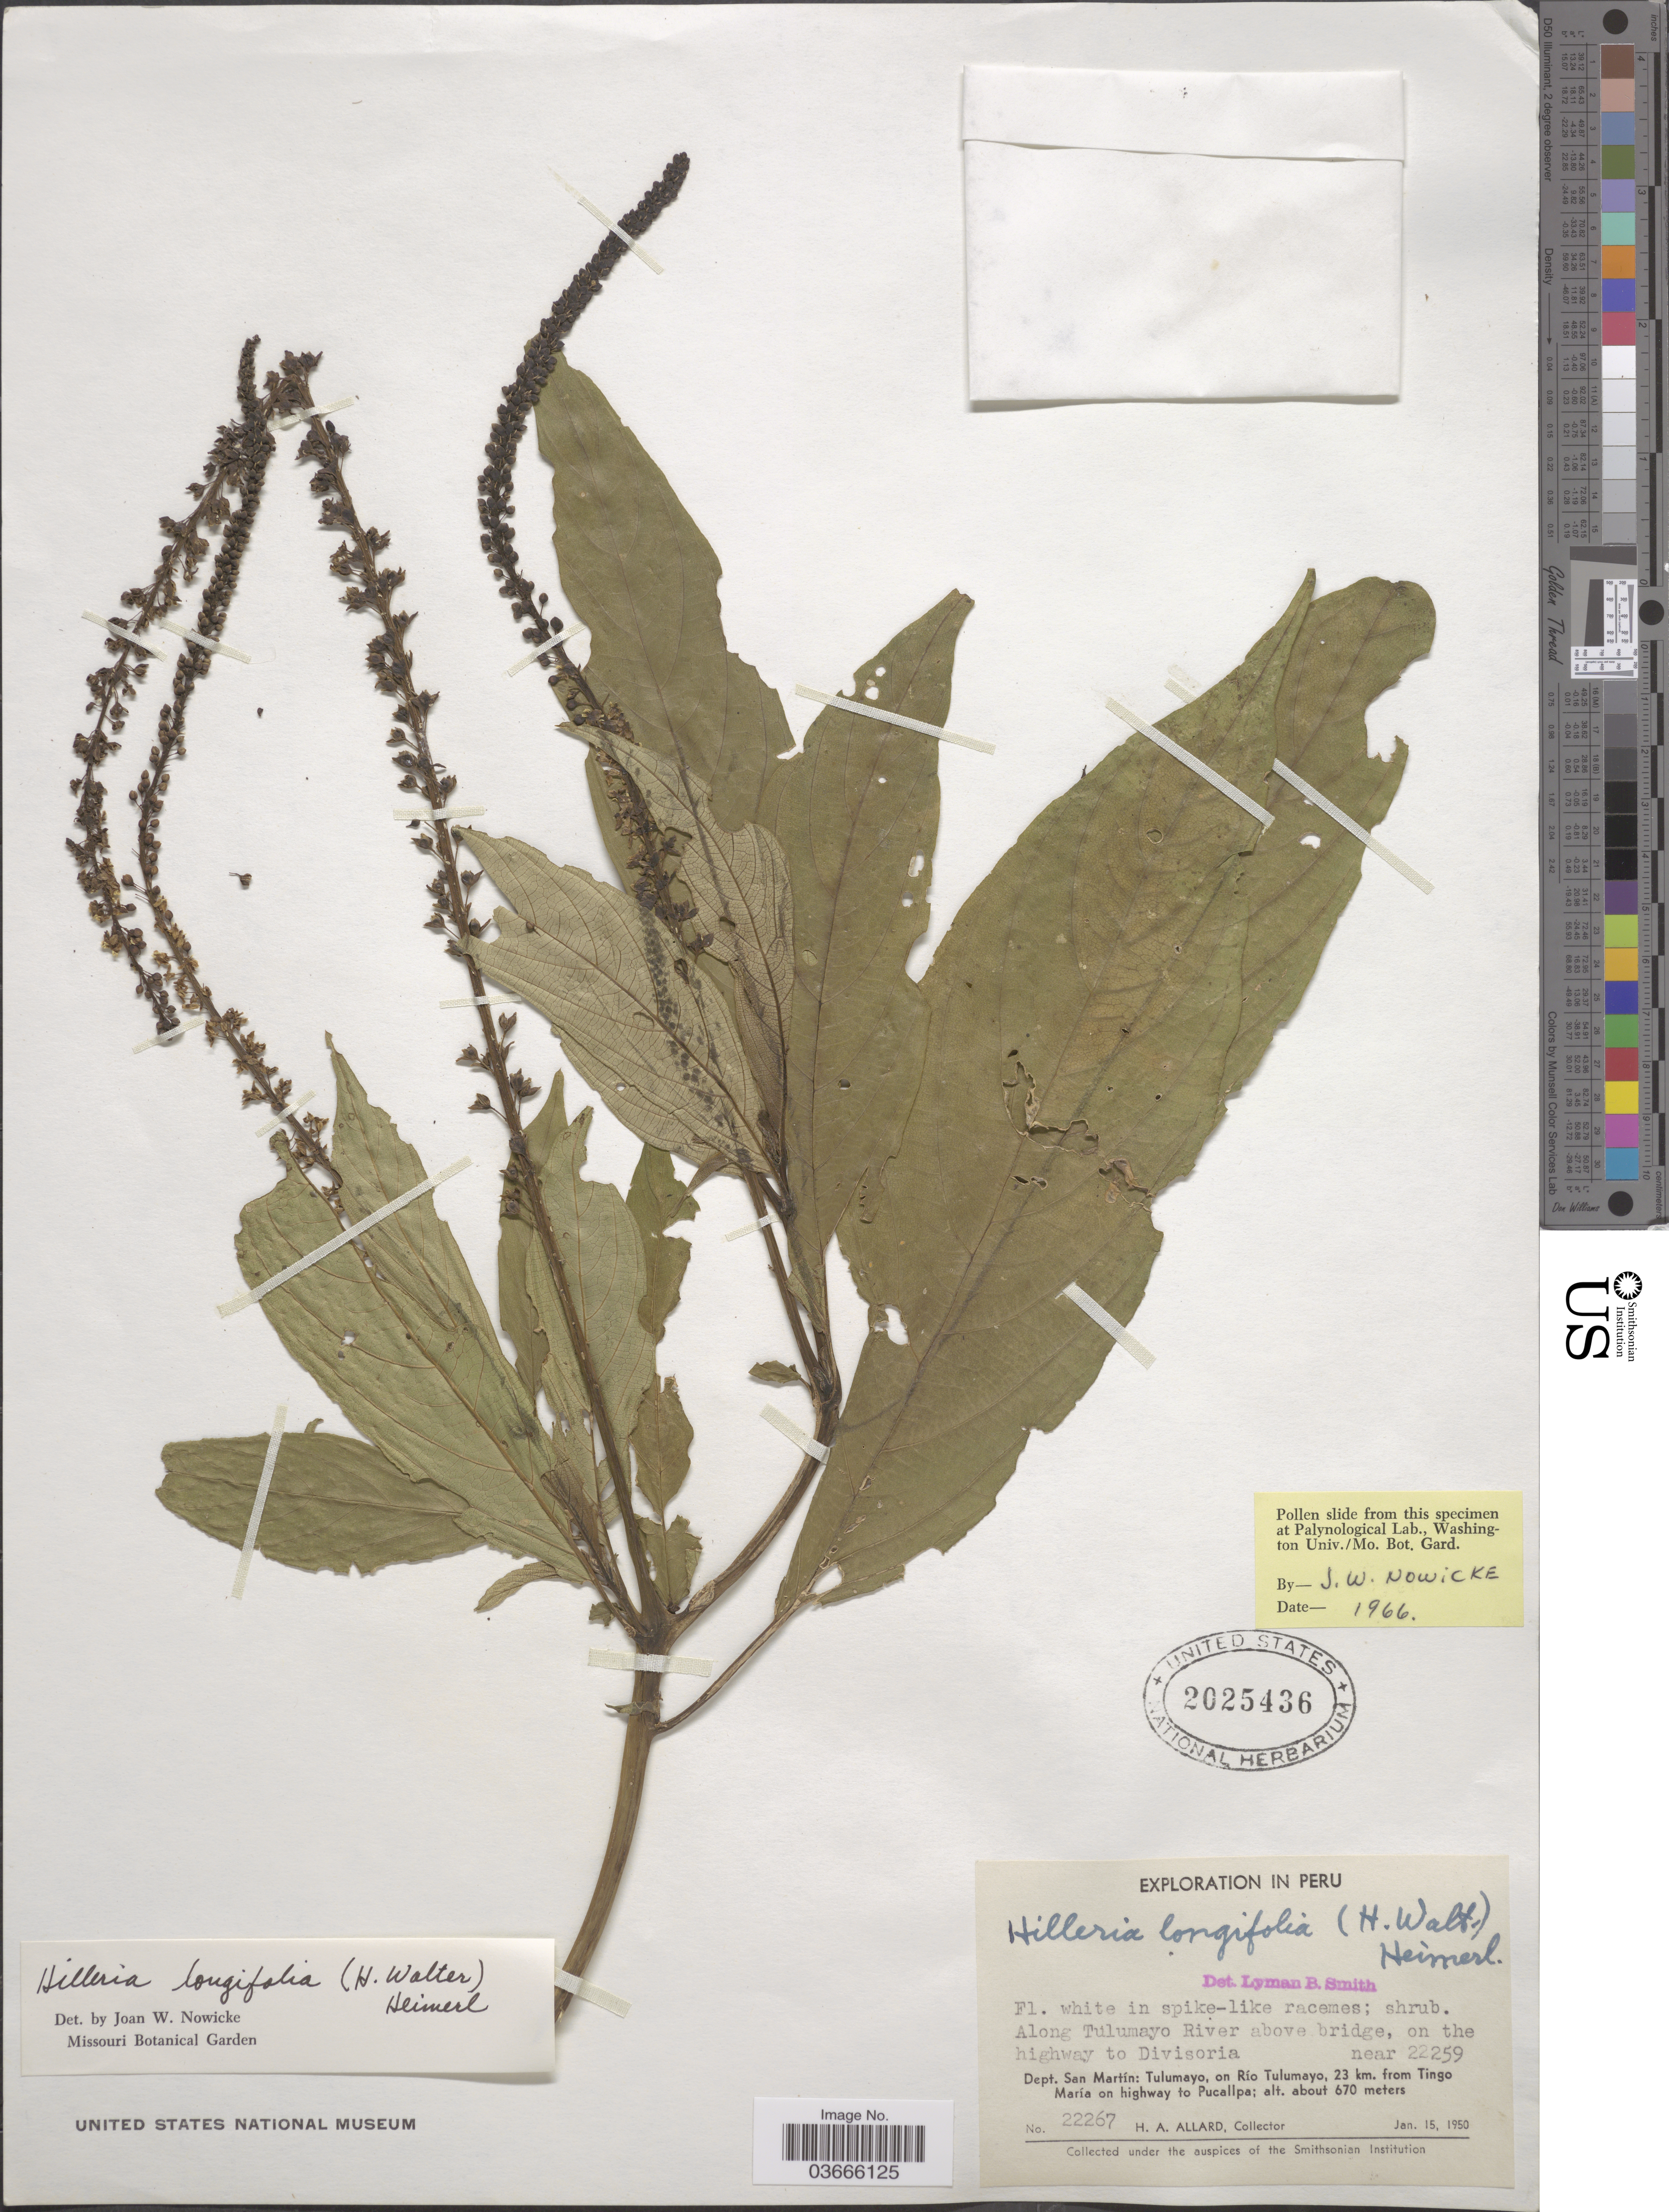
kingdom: Plantae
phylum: Tracheophyta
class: Magnoliopsida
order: Caryophyllales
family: Phytolaccaceae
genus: Hilleria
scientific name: Hilleria longifolia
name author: (H. Walter) Heimerl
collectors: H. A. Allard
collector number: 22267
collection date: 1950-01-15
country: Peru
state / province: San Martín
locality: Along Tulumayo River above bridge, on the highway to Divisoria. Dept. San Martín: Tulumayo, on Río Tulumayo, 23 km. from Tingo María on highway to Pucallpa.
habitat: along river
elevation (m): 670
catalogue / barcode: US 2025436